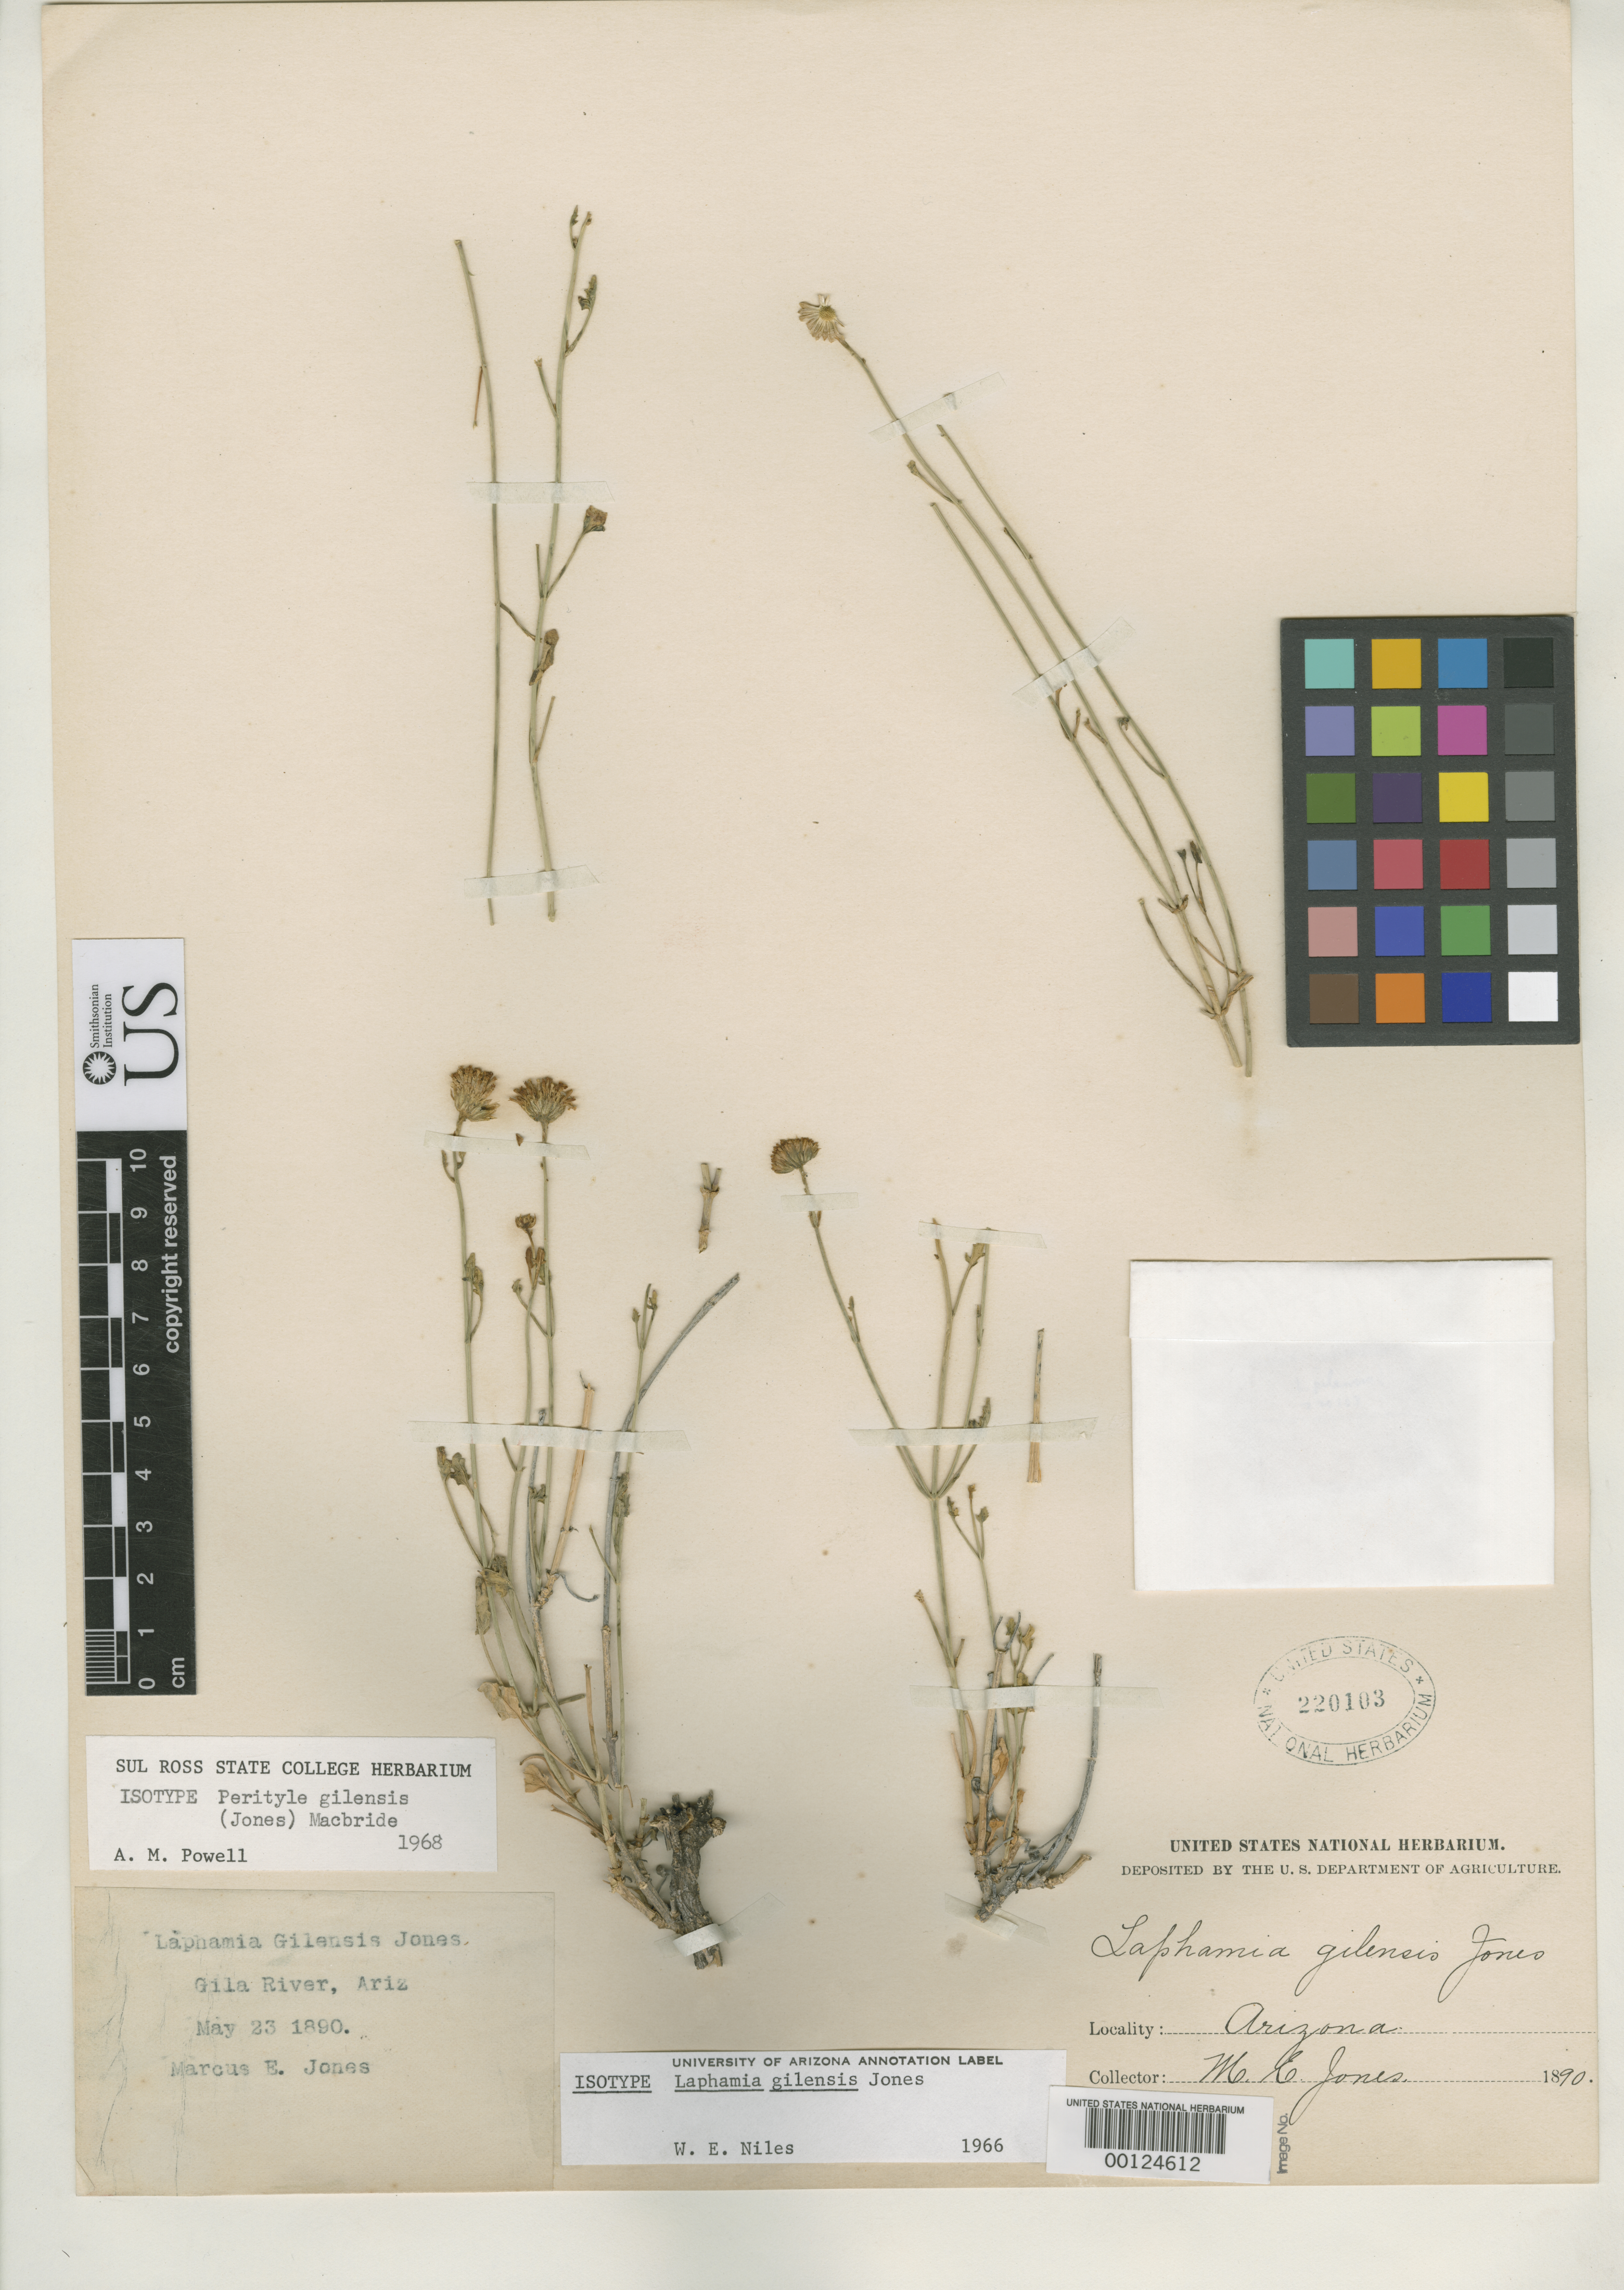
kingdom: Plantae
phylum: Tracheophyta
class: Magnoliopsida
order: Asterales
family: Asteraceae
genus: Laphamia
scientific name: Laphamia gilensis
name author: M.E. Jones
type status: Isotype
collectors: M. E. Jones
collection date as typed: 23 May 1890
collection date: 1890-05-23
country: United States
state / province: Arizona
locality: Putnam's Ranch, near Gila River.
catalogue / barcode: US 220103